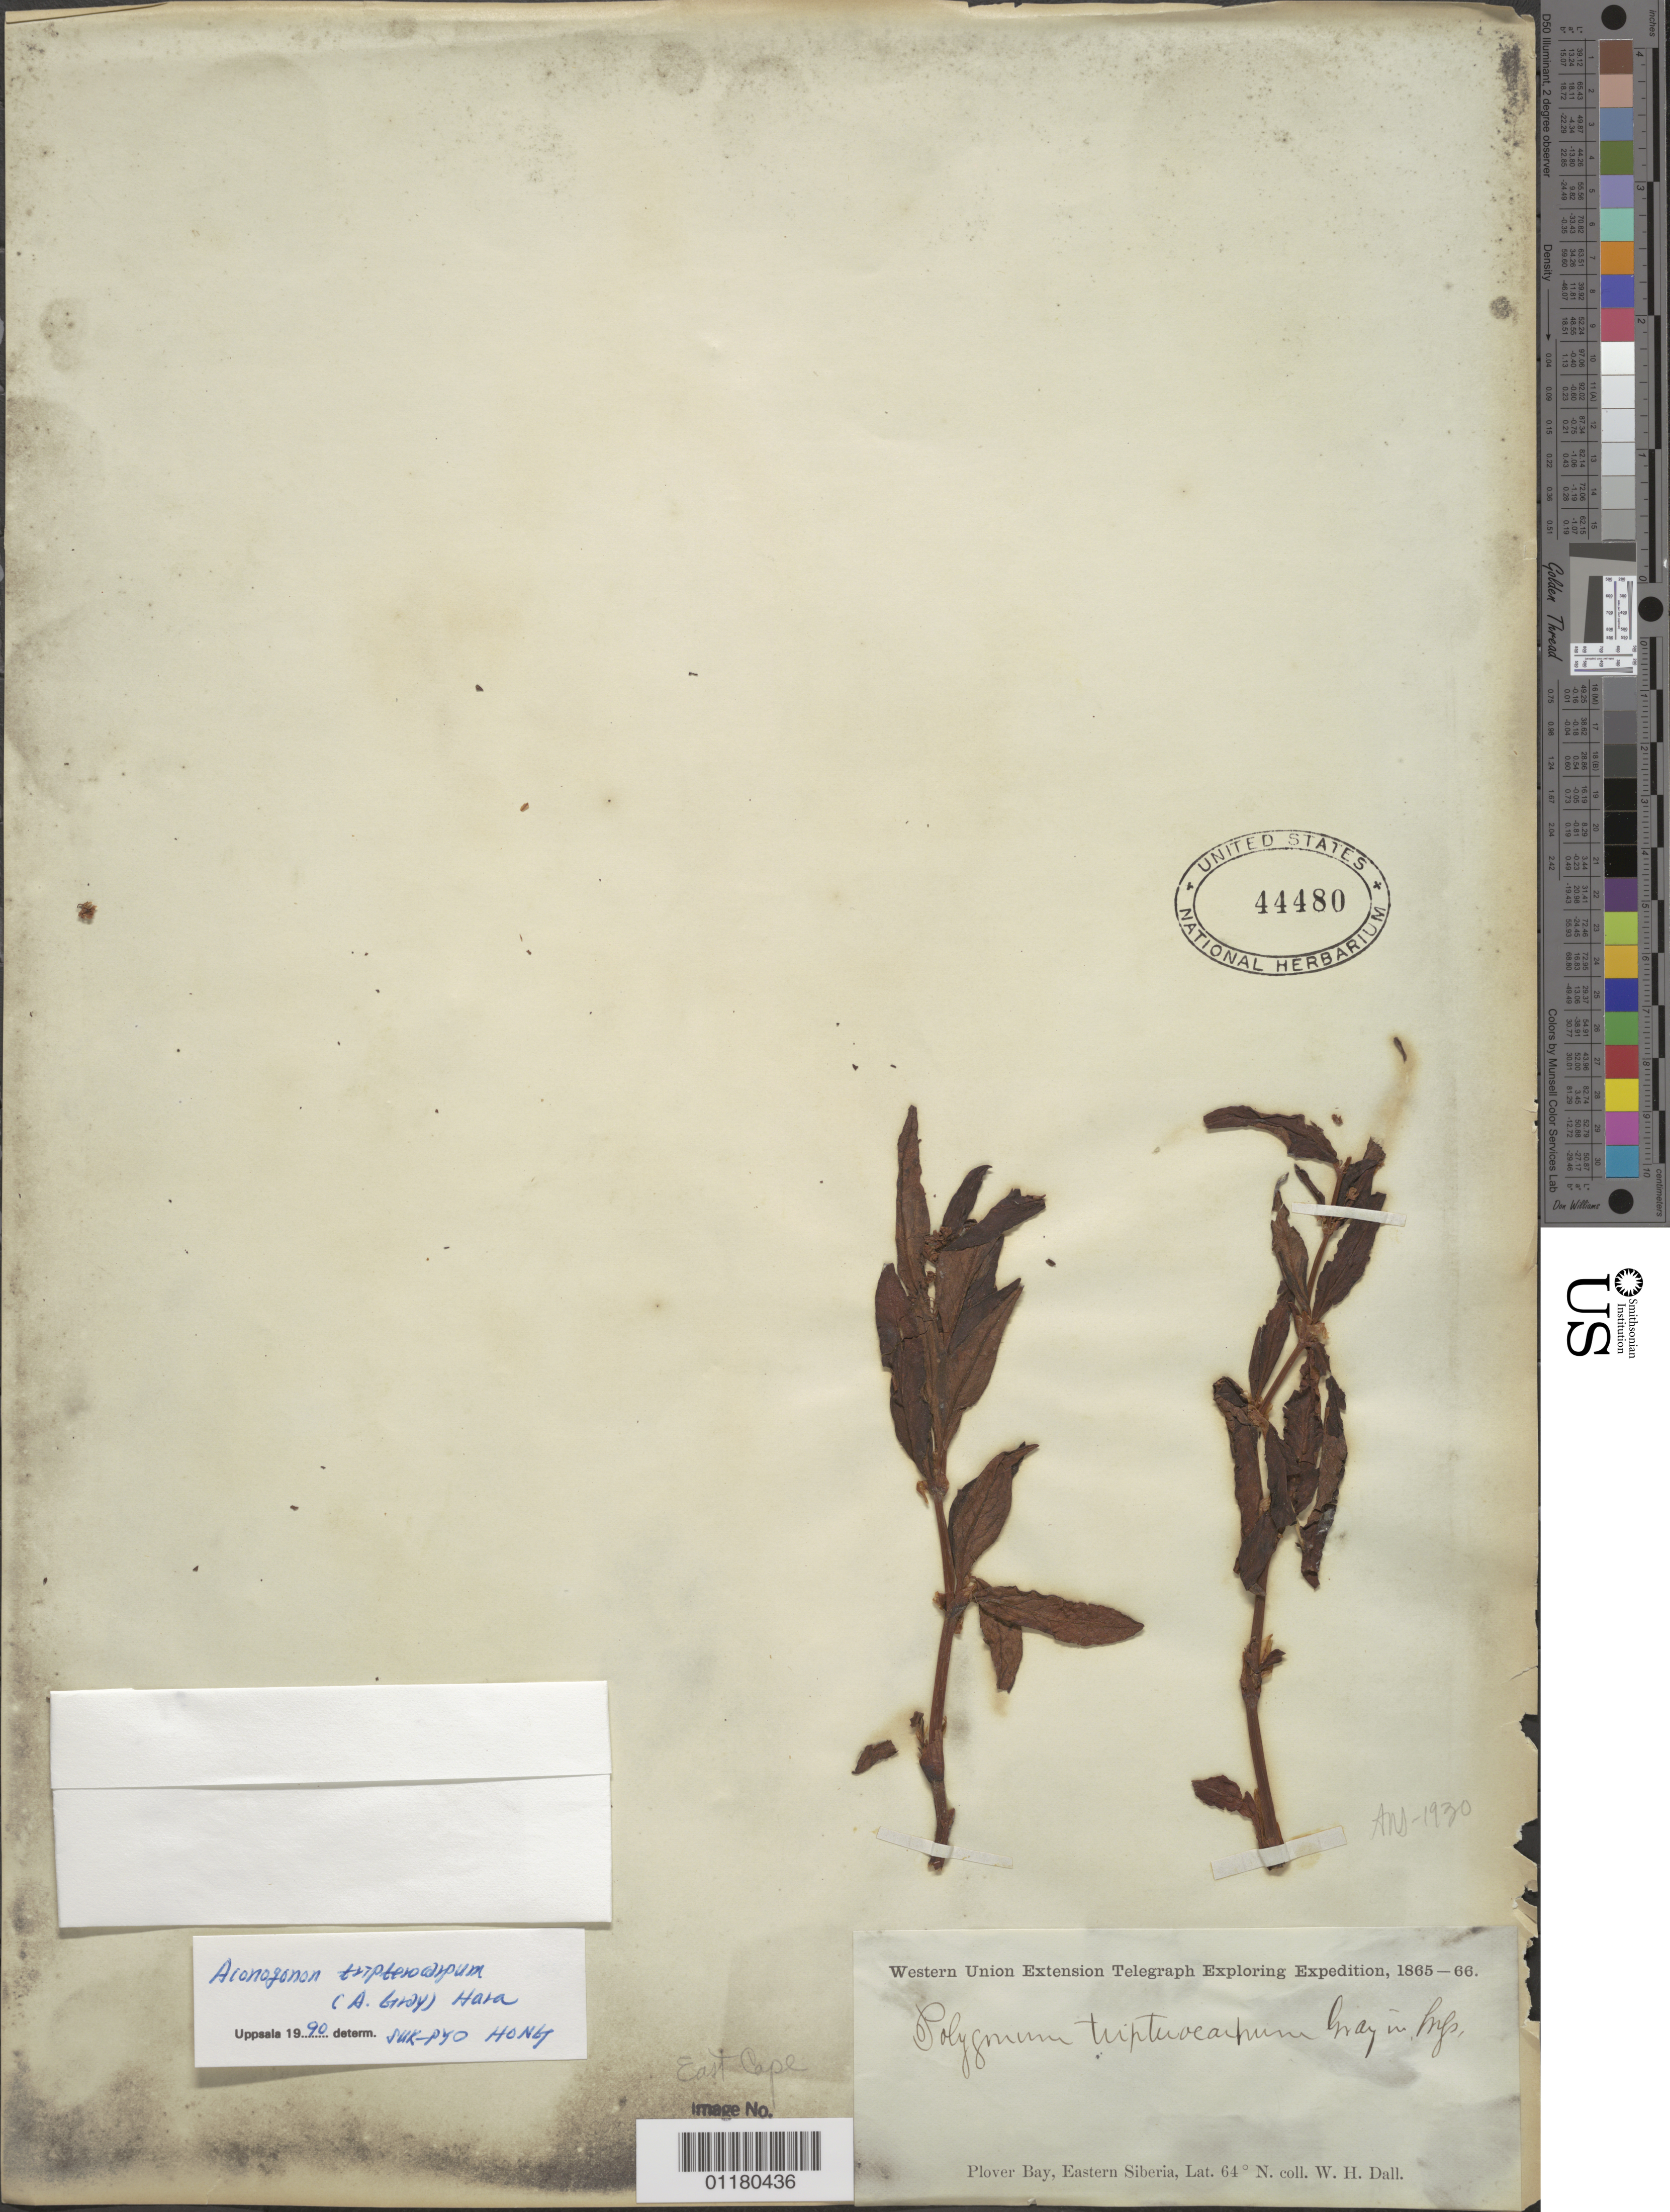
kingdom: Plantae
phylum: Tracheophyta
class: Magnoliopsida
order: Caryophyllales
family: Polygonaceae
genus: Koenigia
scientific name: Koenigia tripterocarpa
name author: (A. Gray) T.M. Schust. & Reveal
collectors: W. Dall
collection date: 1865/1866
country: Russian Federation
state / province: Chukotka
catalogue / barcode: US 44480